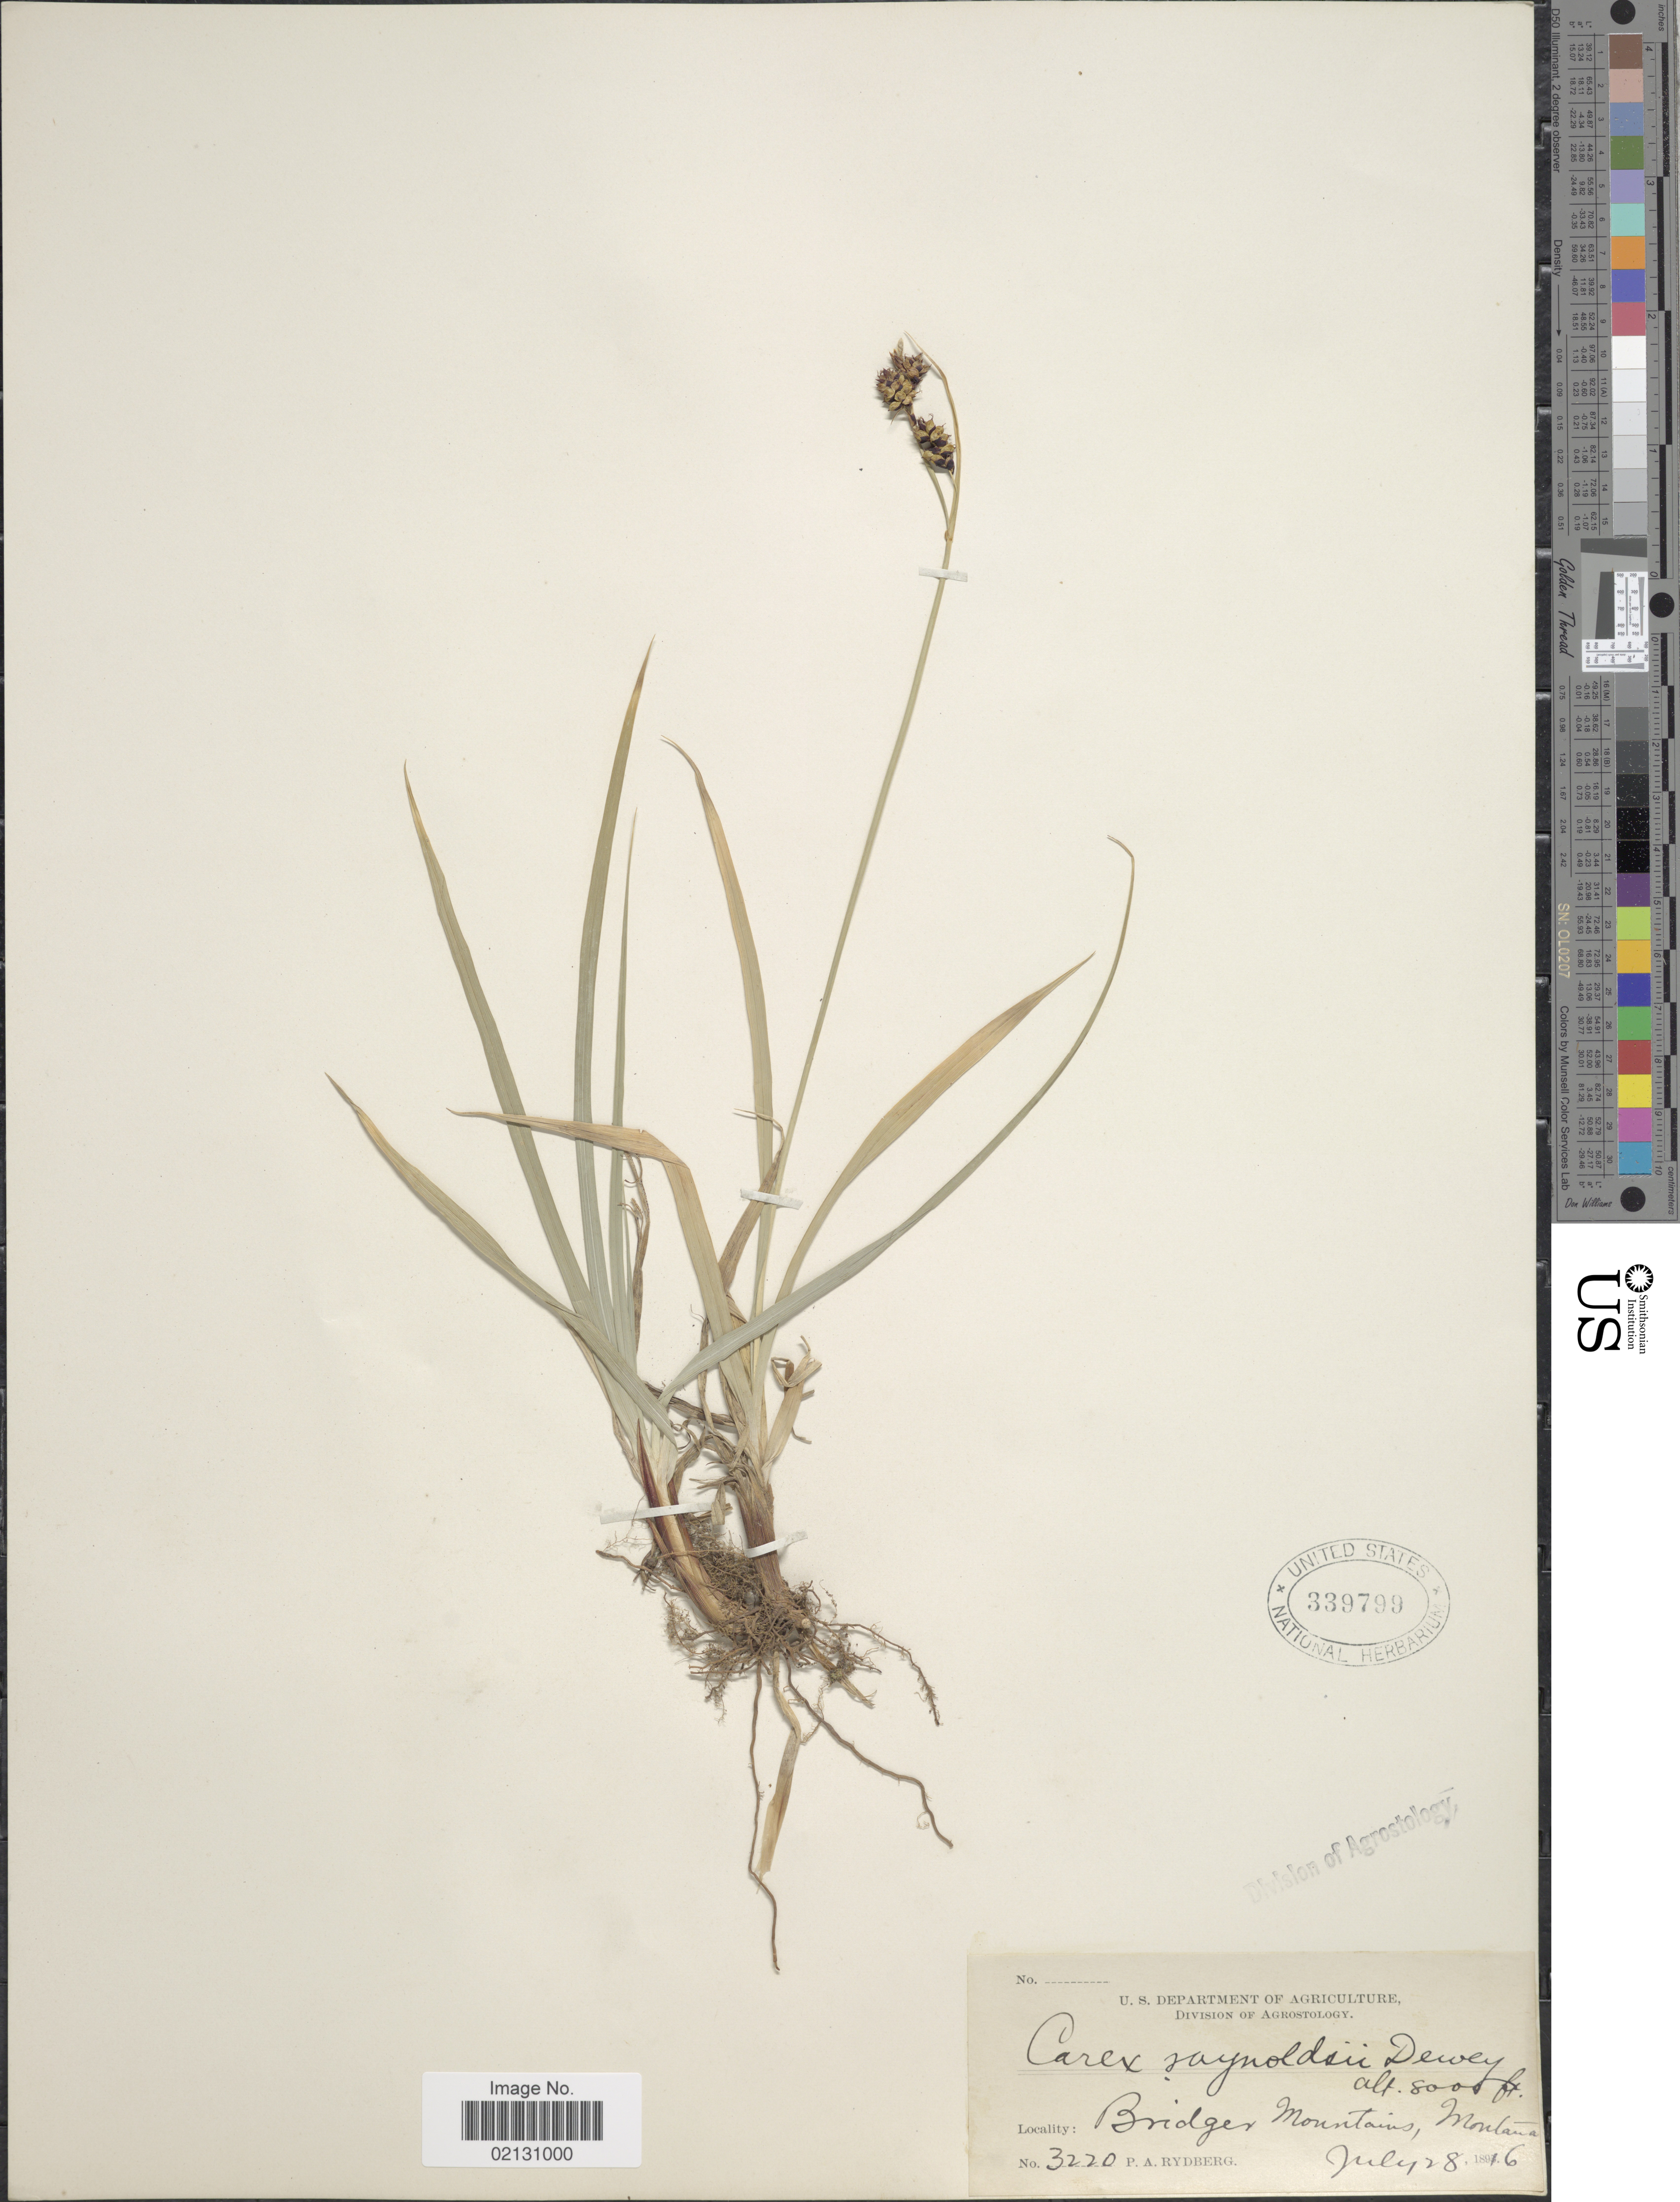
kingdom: Plantae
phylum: Tracheophyta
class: Liliopsida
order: Poales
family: Cyperaceae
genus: Carex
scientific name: Carex raynoldsii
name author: Dewey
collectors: P. A. Rydberg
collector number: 3220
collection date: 1896-07-28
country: United States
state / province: Montana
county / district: Gallatin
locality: Bridger Mountains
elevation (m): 2438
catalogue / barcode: US 339799